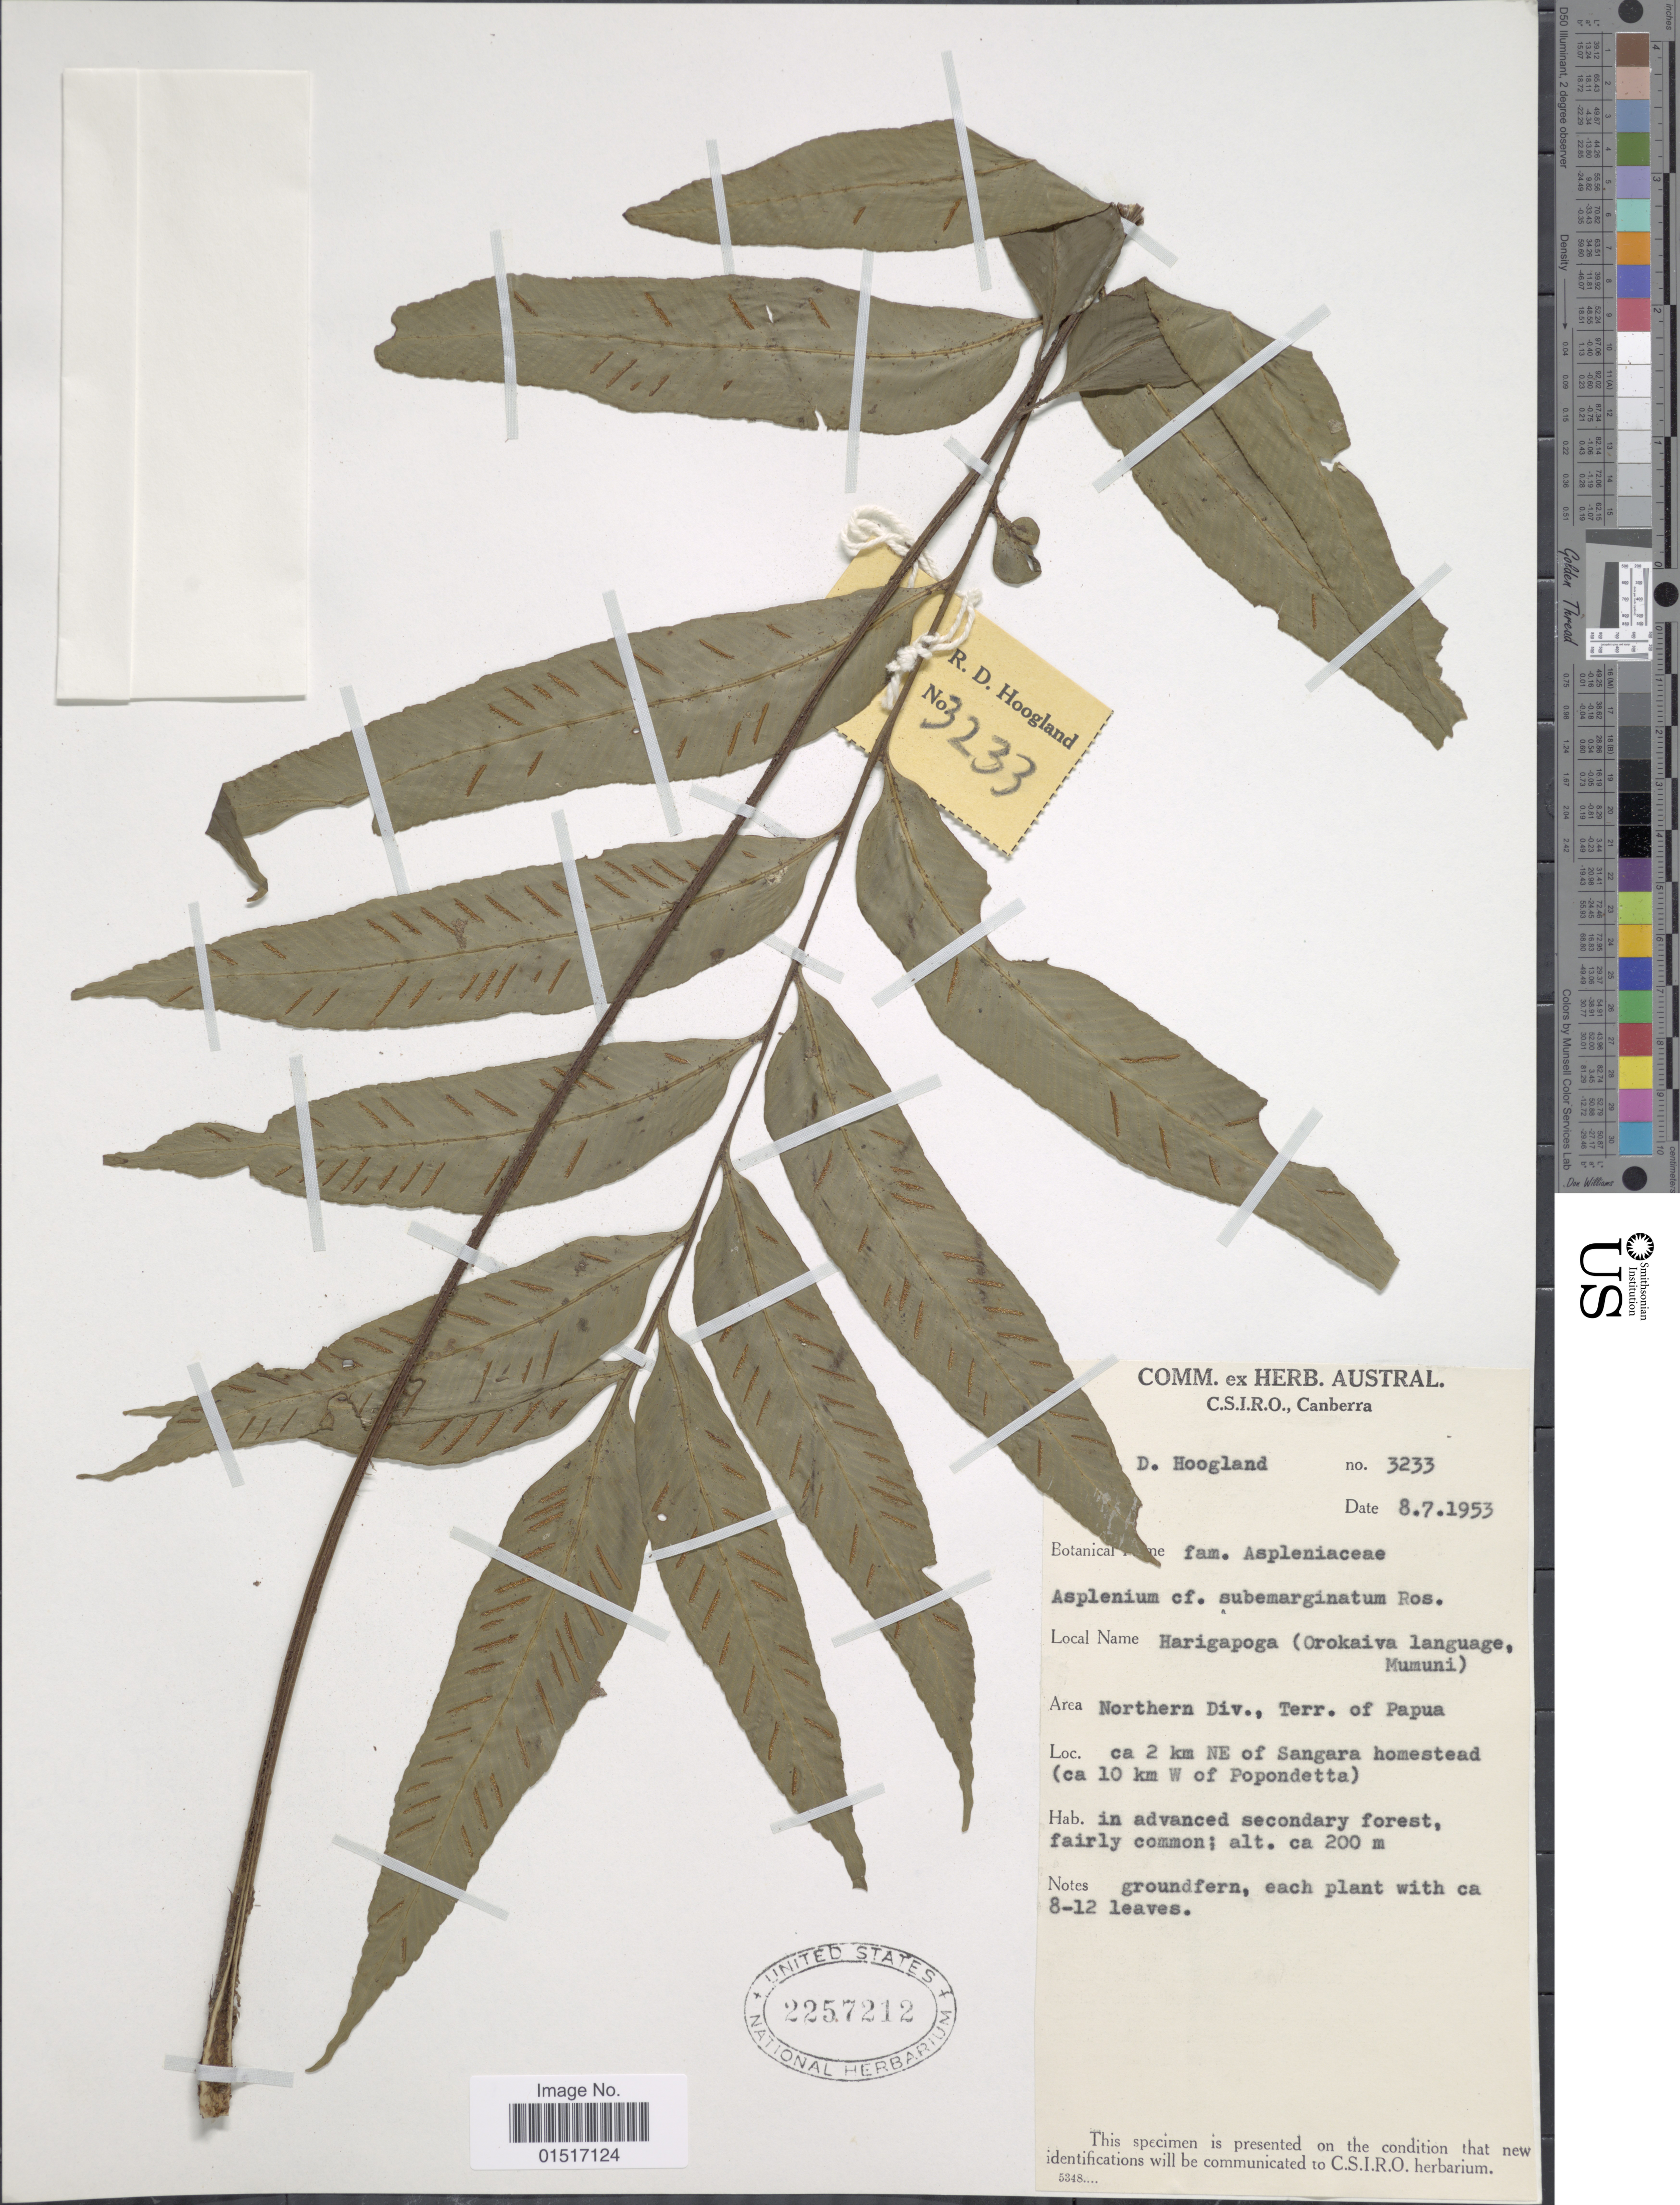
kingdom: Plantae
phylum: Tracheophyta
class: Polypodiopsida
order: Polypodiales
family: Aspleniaceae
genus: Asplenium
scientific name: Asplenium subemarginatum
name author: Rosenst.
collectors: R. D. Hoogland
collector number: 3233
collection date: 1953-07-08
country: Papua New Guinea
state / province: Northern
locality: Harigapoga (Orokaiva language, Mumuni). Northern Div., Terr. of Papua. ca 2 km NE of Sangara homestead (ca 10 km W of Popondetta)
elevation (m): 200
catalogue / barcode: US 2257212